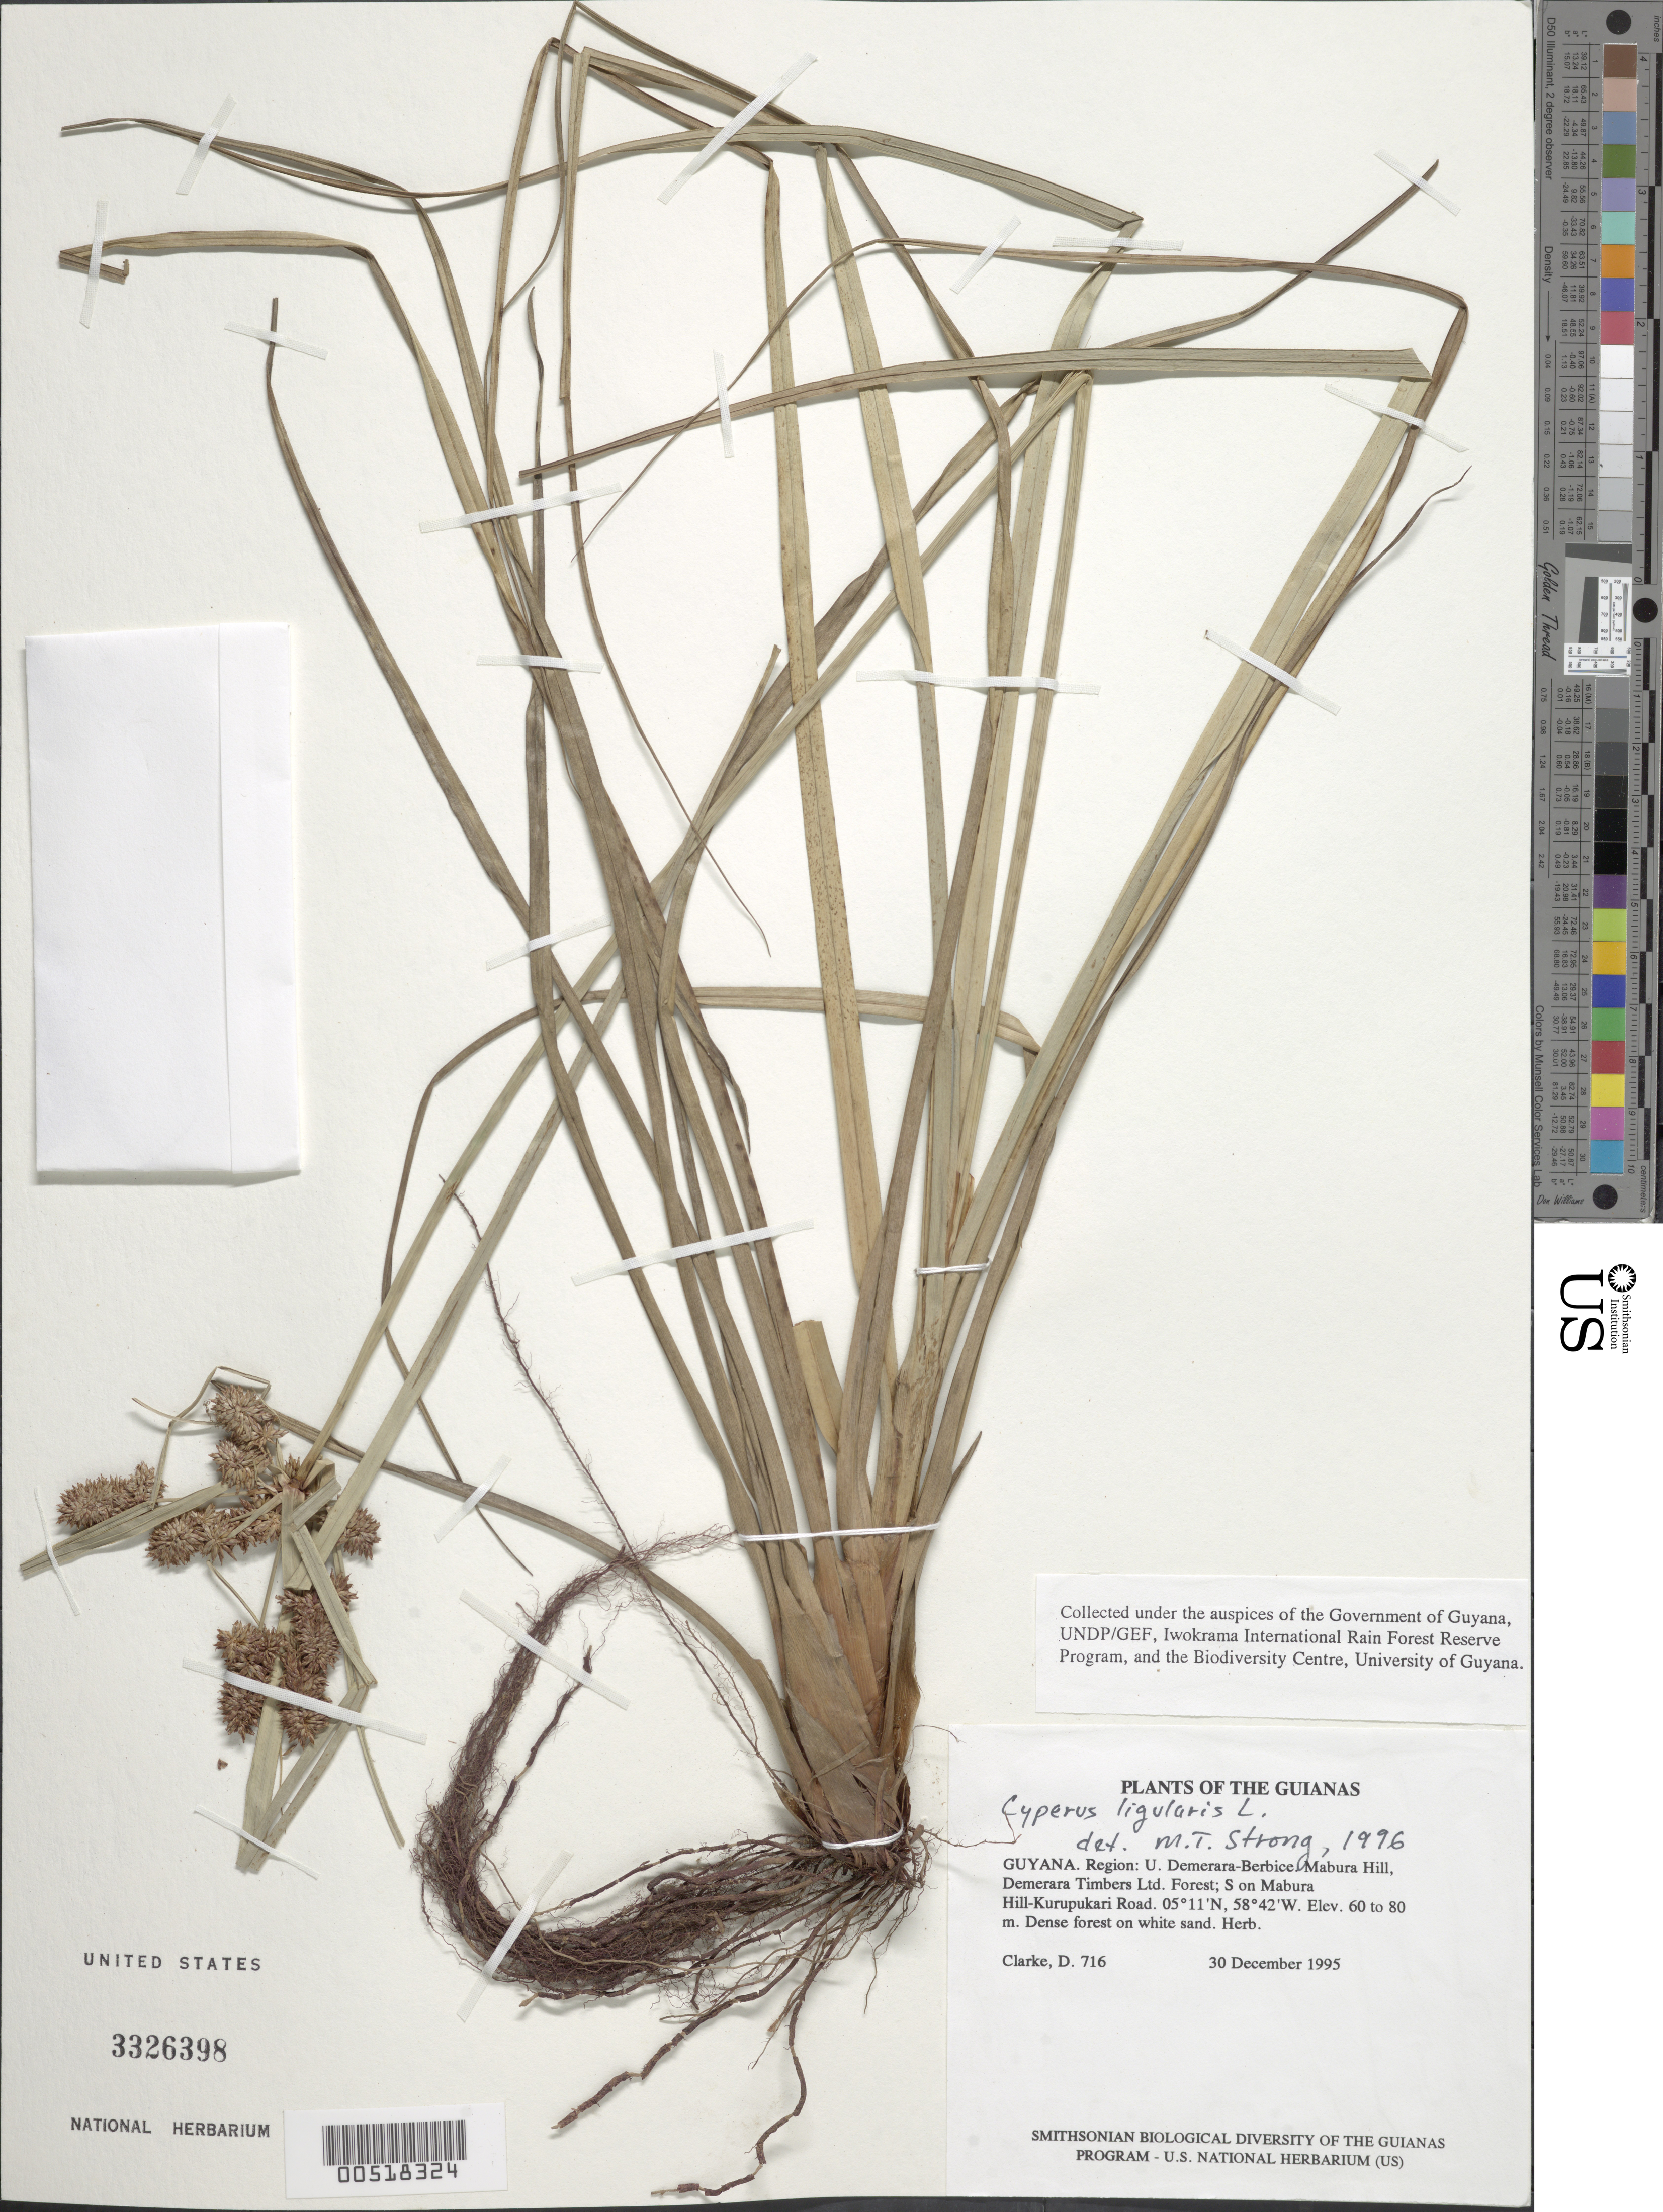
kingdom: Plantae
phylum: Tracheophyta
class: Liliopsida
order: Poales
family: Cyperaceae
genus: Cyperus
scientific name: Cyperus ligularis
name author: L.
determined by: Strong, M. T., (US), Smithsonian Institution - National Museum of Natural History (UNITED STATES)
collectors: H. D. Clarke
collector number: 716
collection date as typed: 30 December 1995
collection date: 1995-12-30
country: Guyana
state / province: U. Demerara-Berbice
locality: Mabura Hill, Demerara Timbers Ltd. Forest; S on Mabura Hill-Kurupukari Road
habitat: Dense forest on white sand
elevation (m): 60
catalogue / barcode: US 3326398